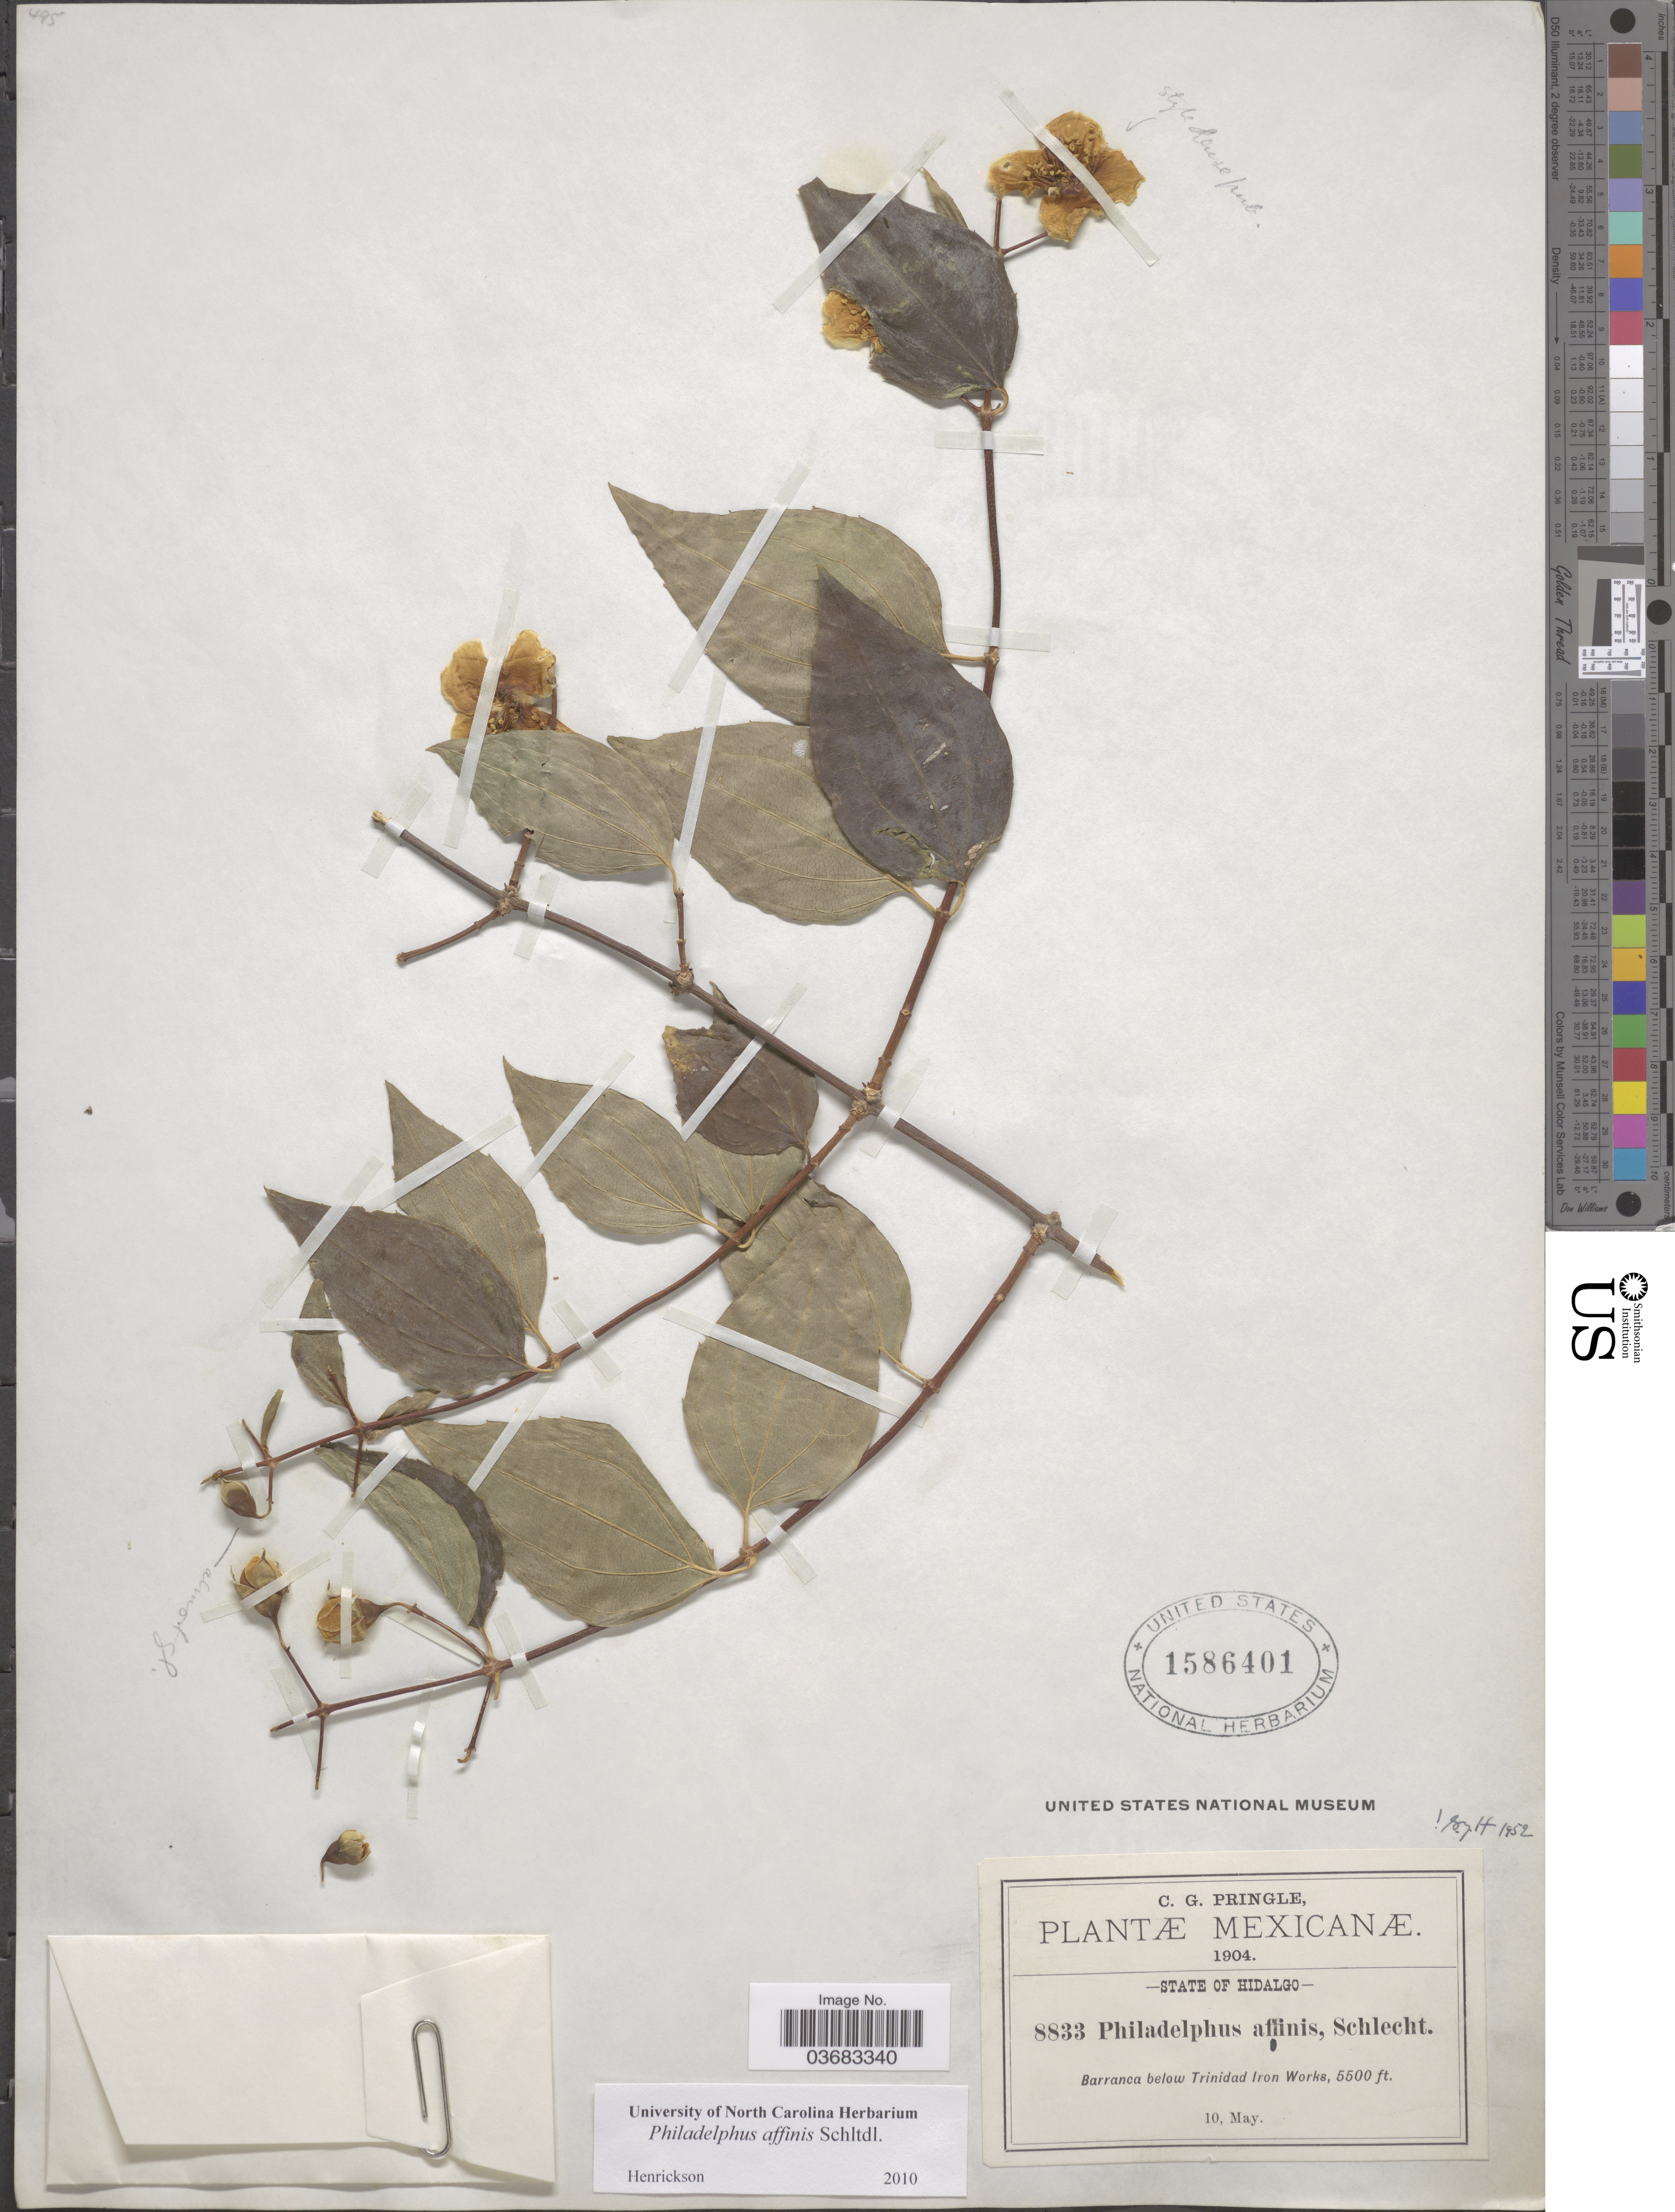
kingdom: Plantae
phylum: Tracheophyta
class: Magnoliopsida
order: Cornales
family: Hydrangeaceae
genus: Philadelphus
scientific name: Philadelphus affinis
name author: Schltdl.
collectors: C. G. Pringle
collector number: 8833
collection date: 1904-05-10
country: Mexico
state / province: Hidalgo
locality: Barranca below Trinidad Iron Works.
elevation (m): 1676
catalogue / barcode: US 1586401